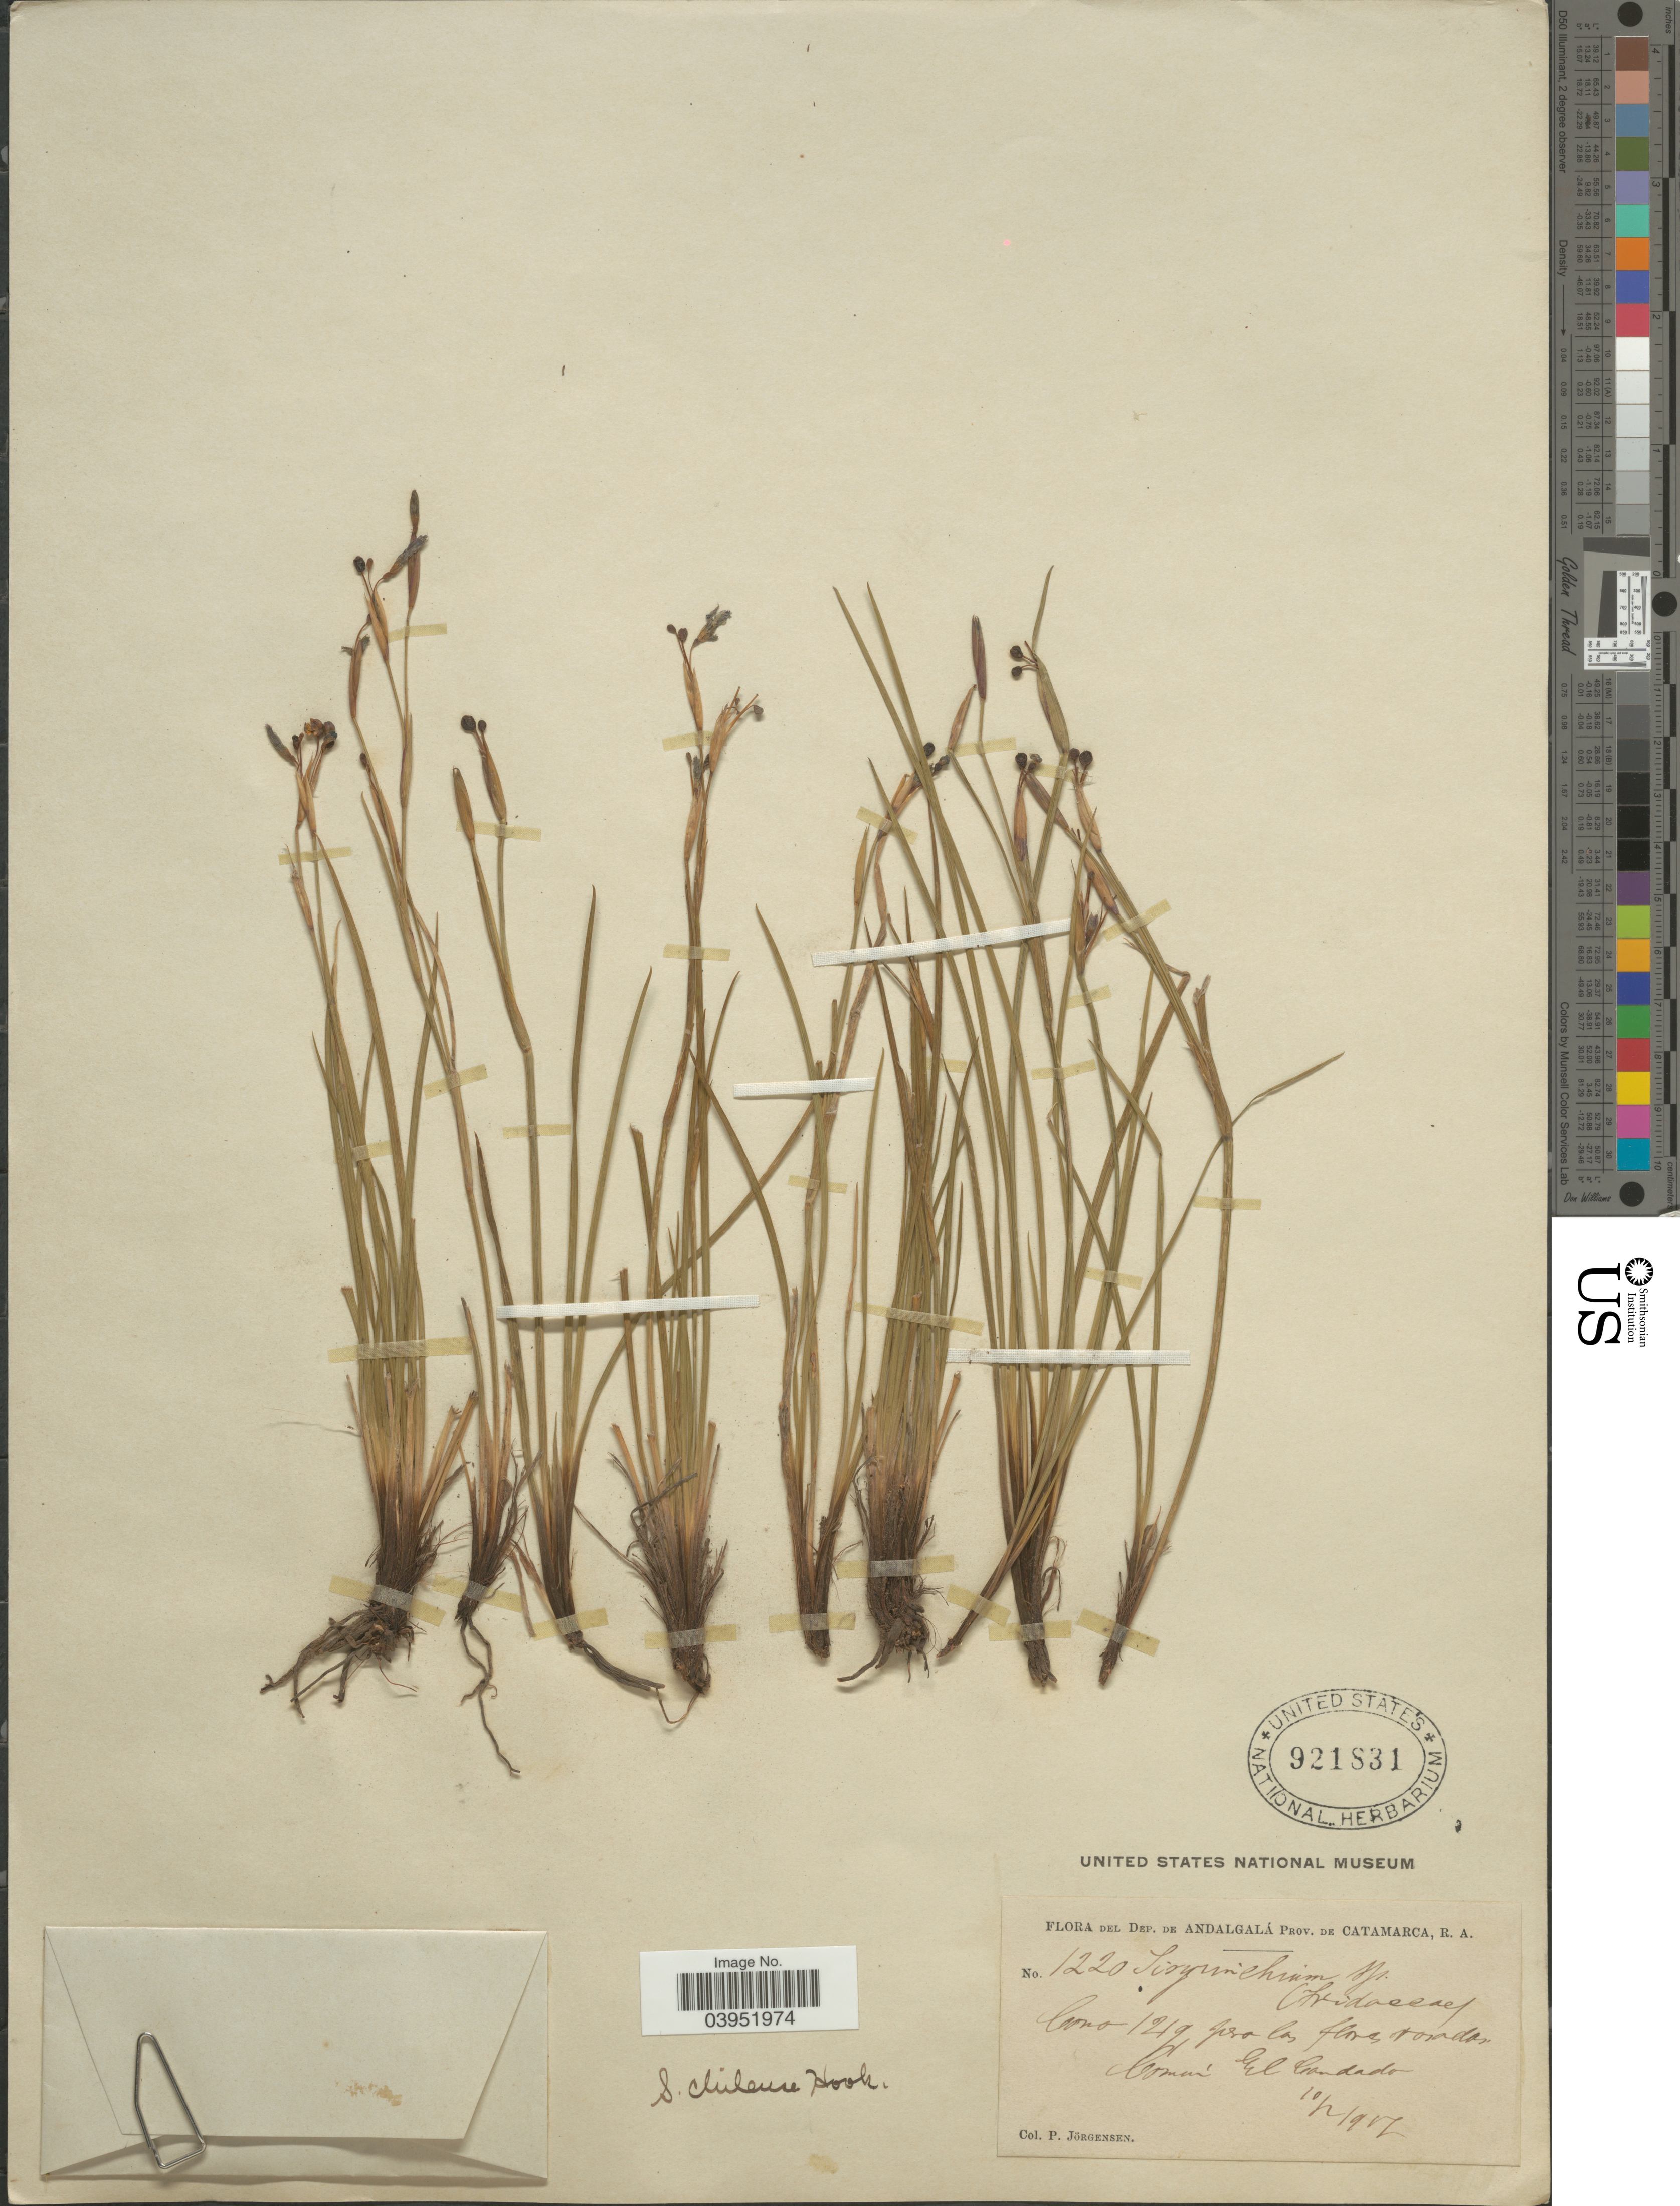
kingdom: Plantae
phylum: Tracheophyta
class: Liliopsida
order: Asparagales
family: Iridaceae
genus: Sisyrinchium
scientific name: Sisyrinchium chilense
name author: Hook.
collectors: P. Jörgensen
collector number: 1220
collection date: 1917-02-10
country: Argentina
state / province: Catamarca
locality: Dep. de Andalgalá Prov. de Catamarca. Común El Candado.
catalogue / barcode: US 921831